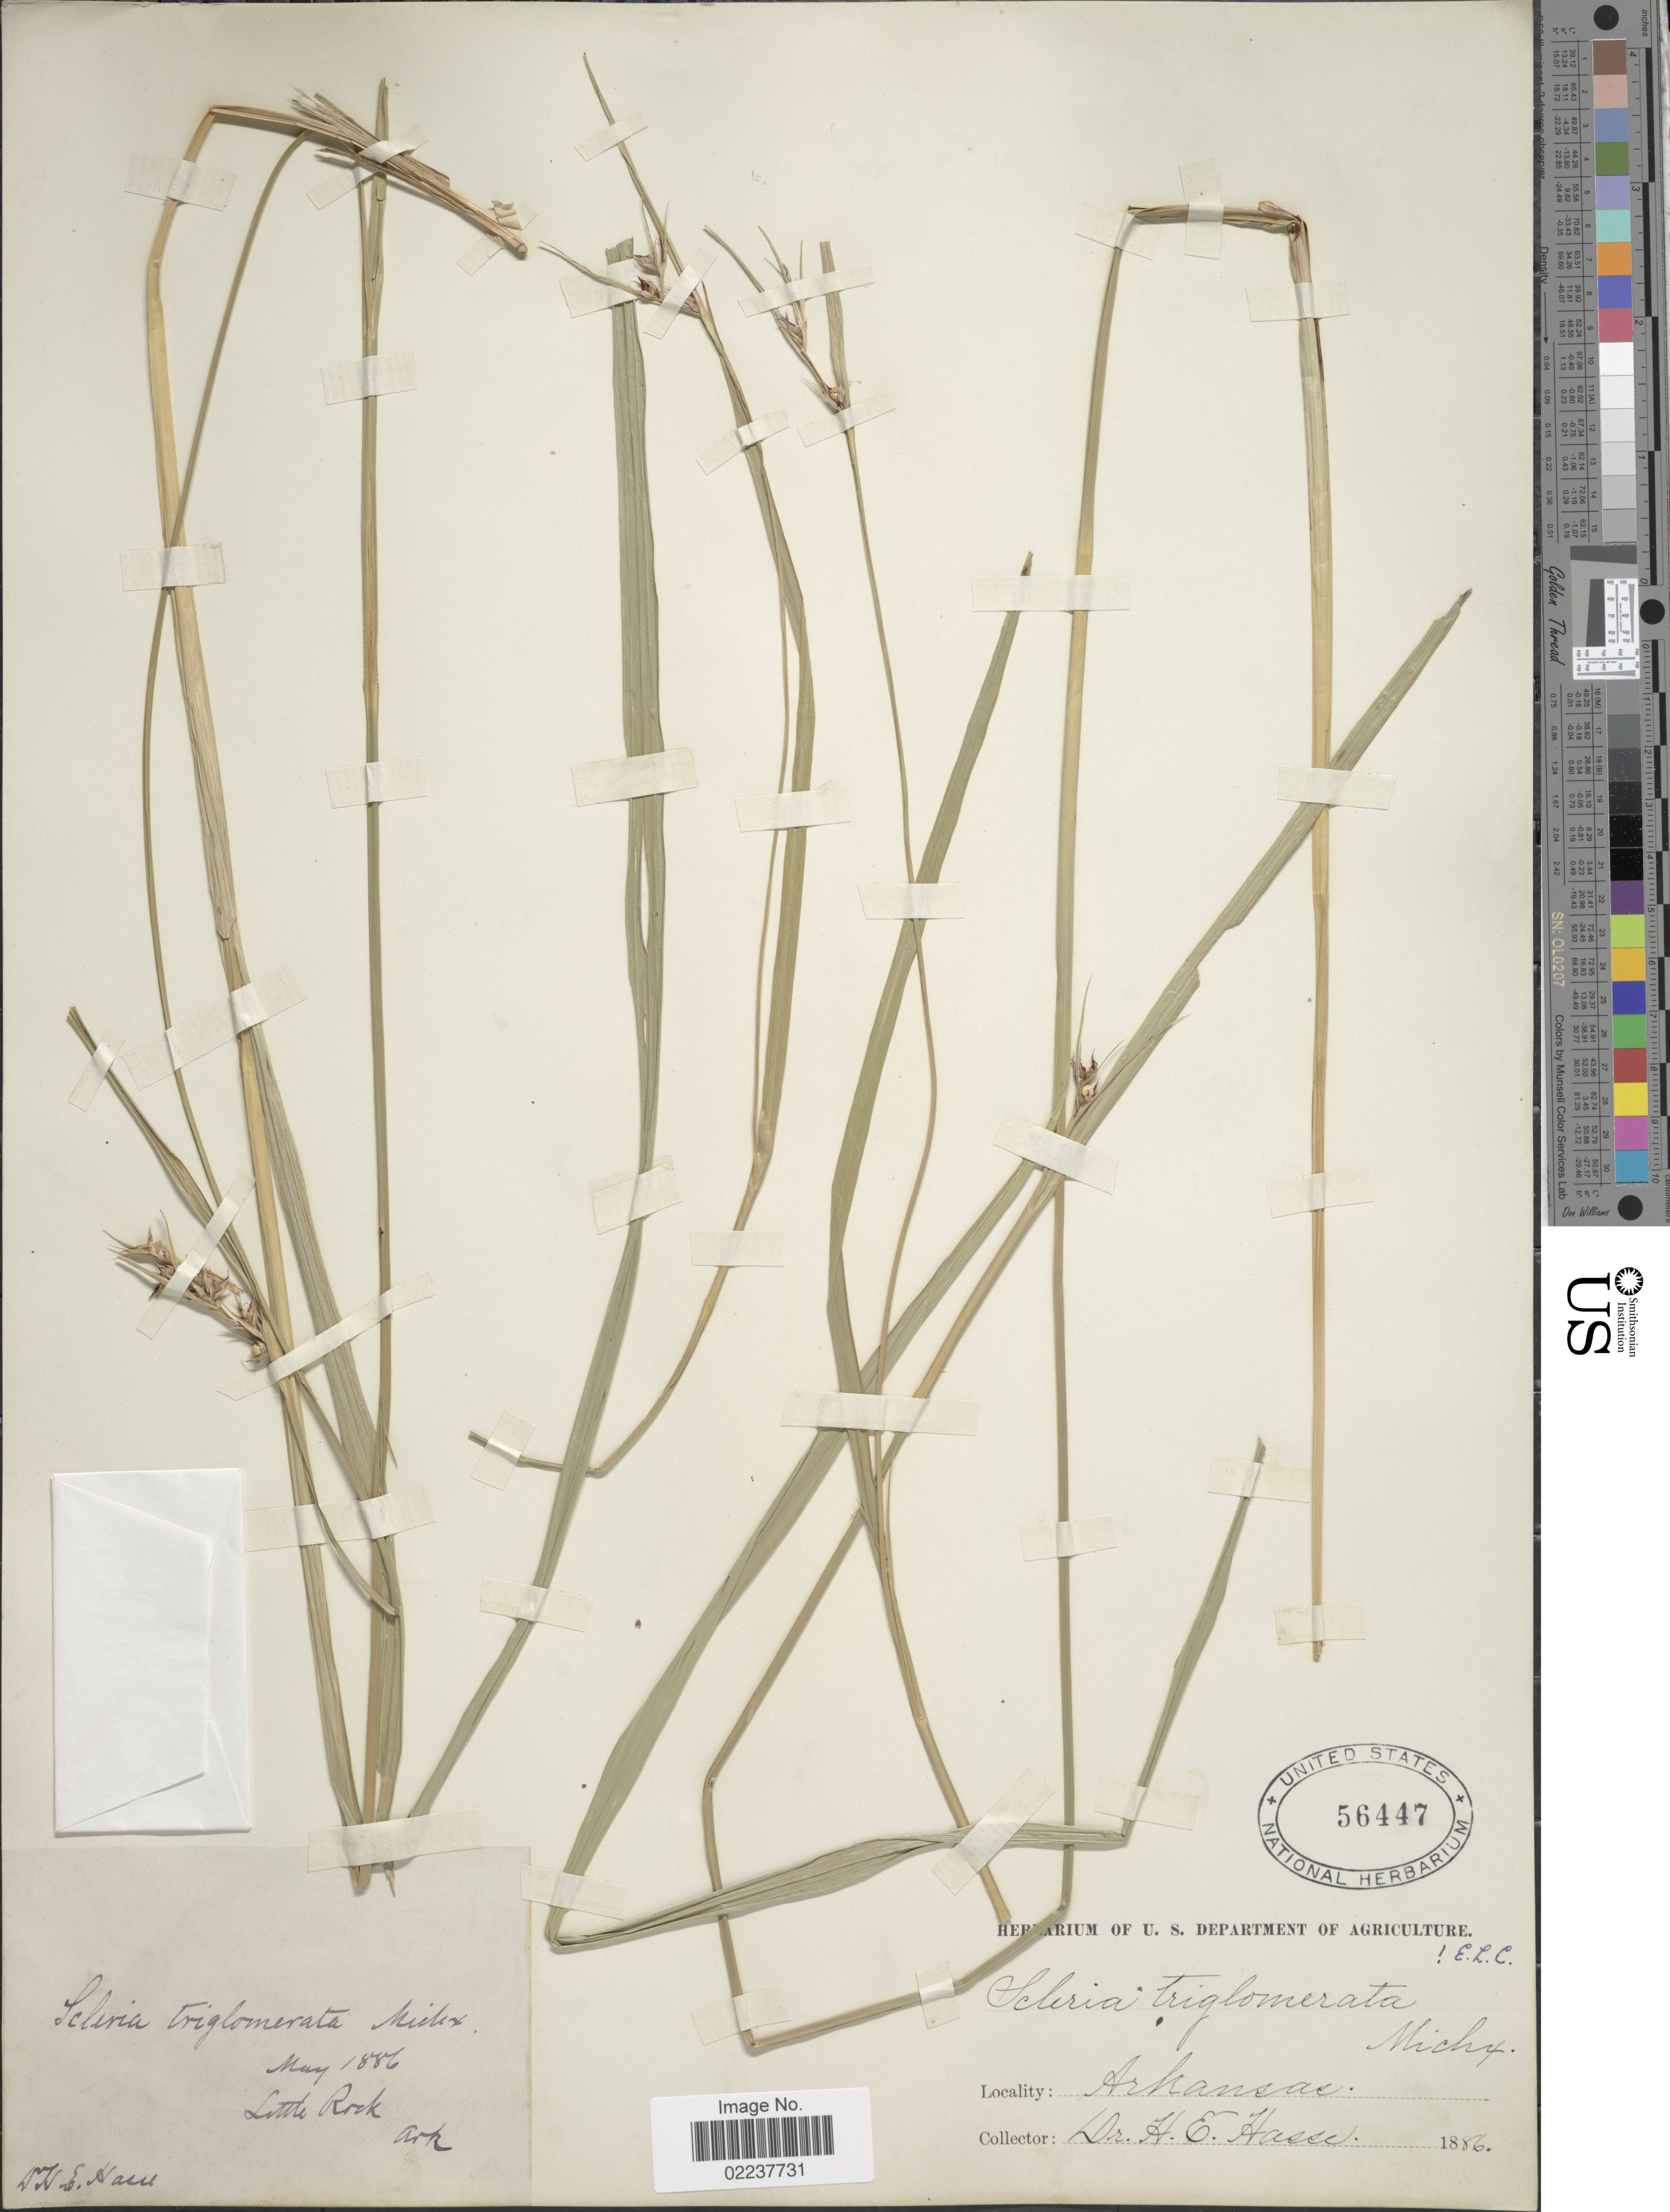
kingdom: Plantae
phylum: Tracheophyta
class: Liliopsida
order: Poales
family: Cyperaceae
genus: Scleria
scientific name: Scleria triglomerata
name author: Michx.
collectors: H. E. Hasse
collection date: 1886-05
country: United States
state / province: Arkansas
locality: Little Rock, Ark.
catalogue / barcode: US 56447